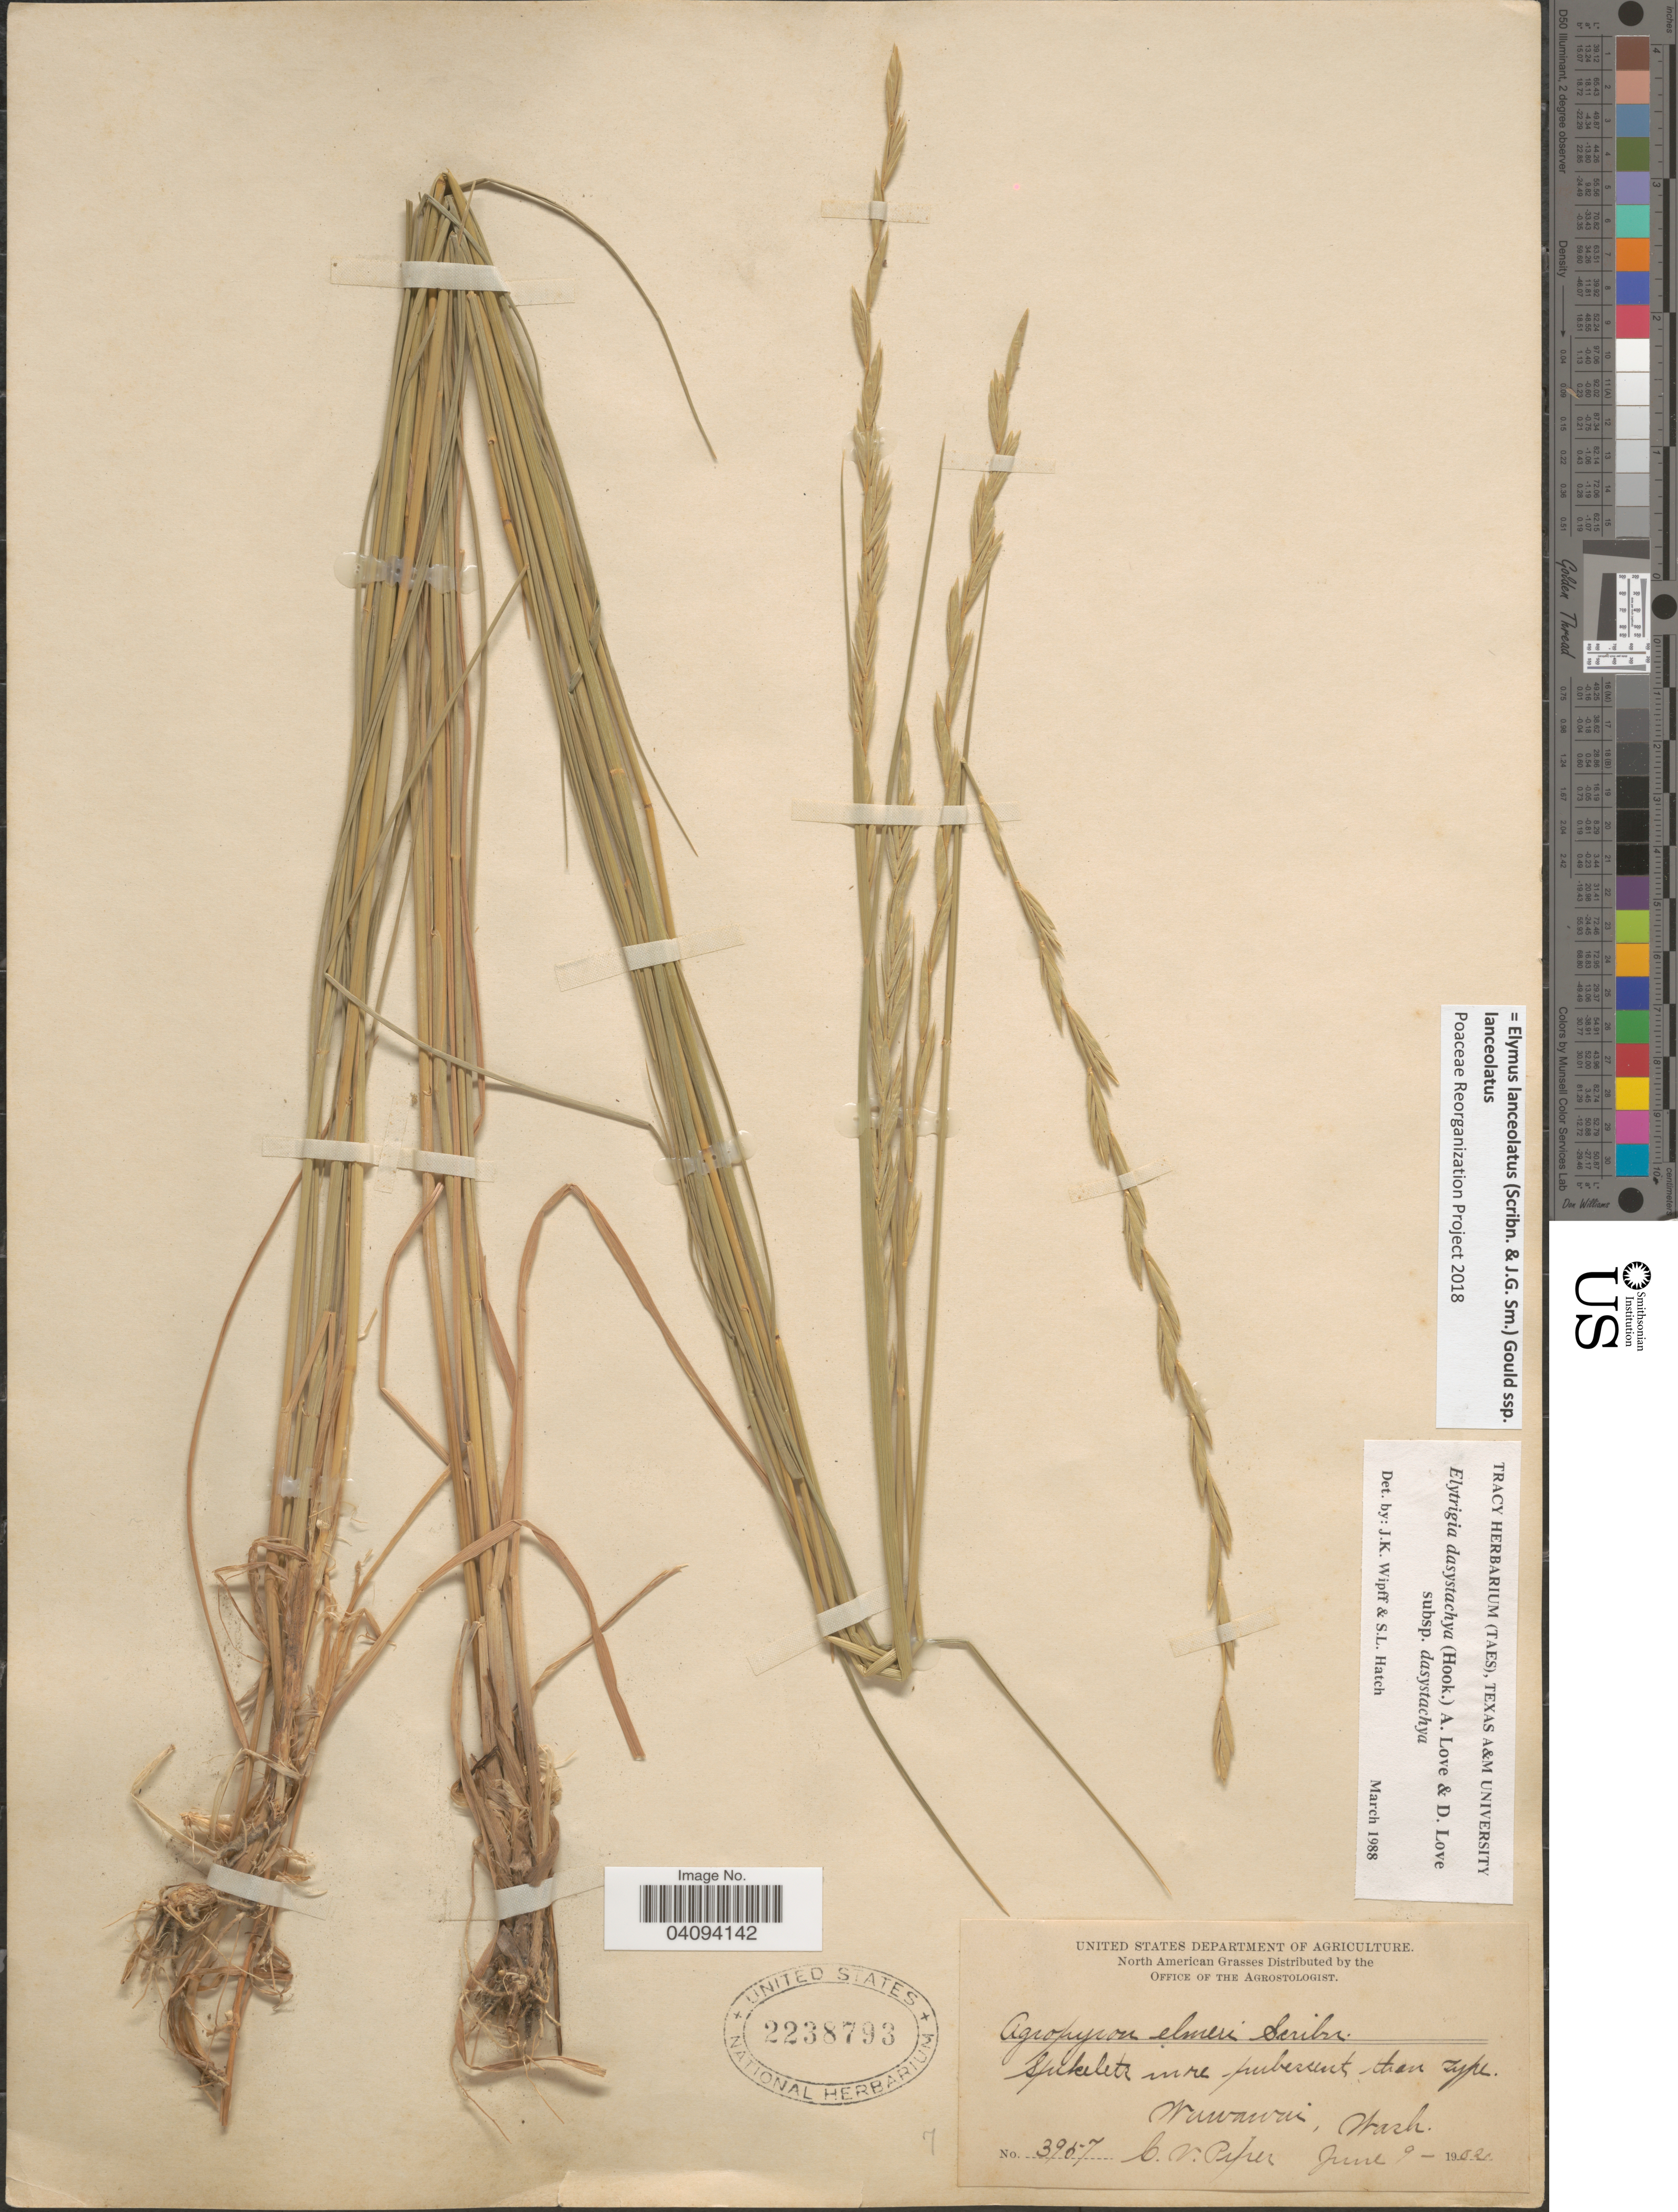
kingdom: Plantae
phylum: Tracheophyta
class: Liliopsida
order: Poales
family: Poaceae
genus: Elymus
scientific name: Elymus lanceolatus subsp. lanceolatus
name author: (Scribn. & J.G. Sm.) Gould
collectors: C. V. Piper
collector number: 3957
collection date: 1902-06-09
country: United States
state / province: Washington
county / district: Whitman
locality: Wawawai.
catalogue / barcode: US 2238793